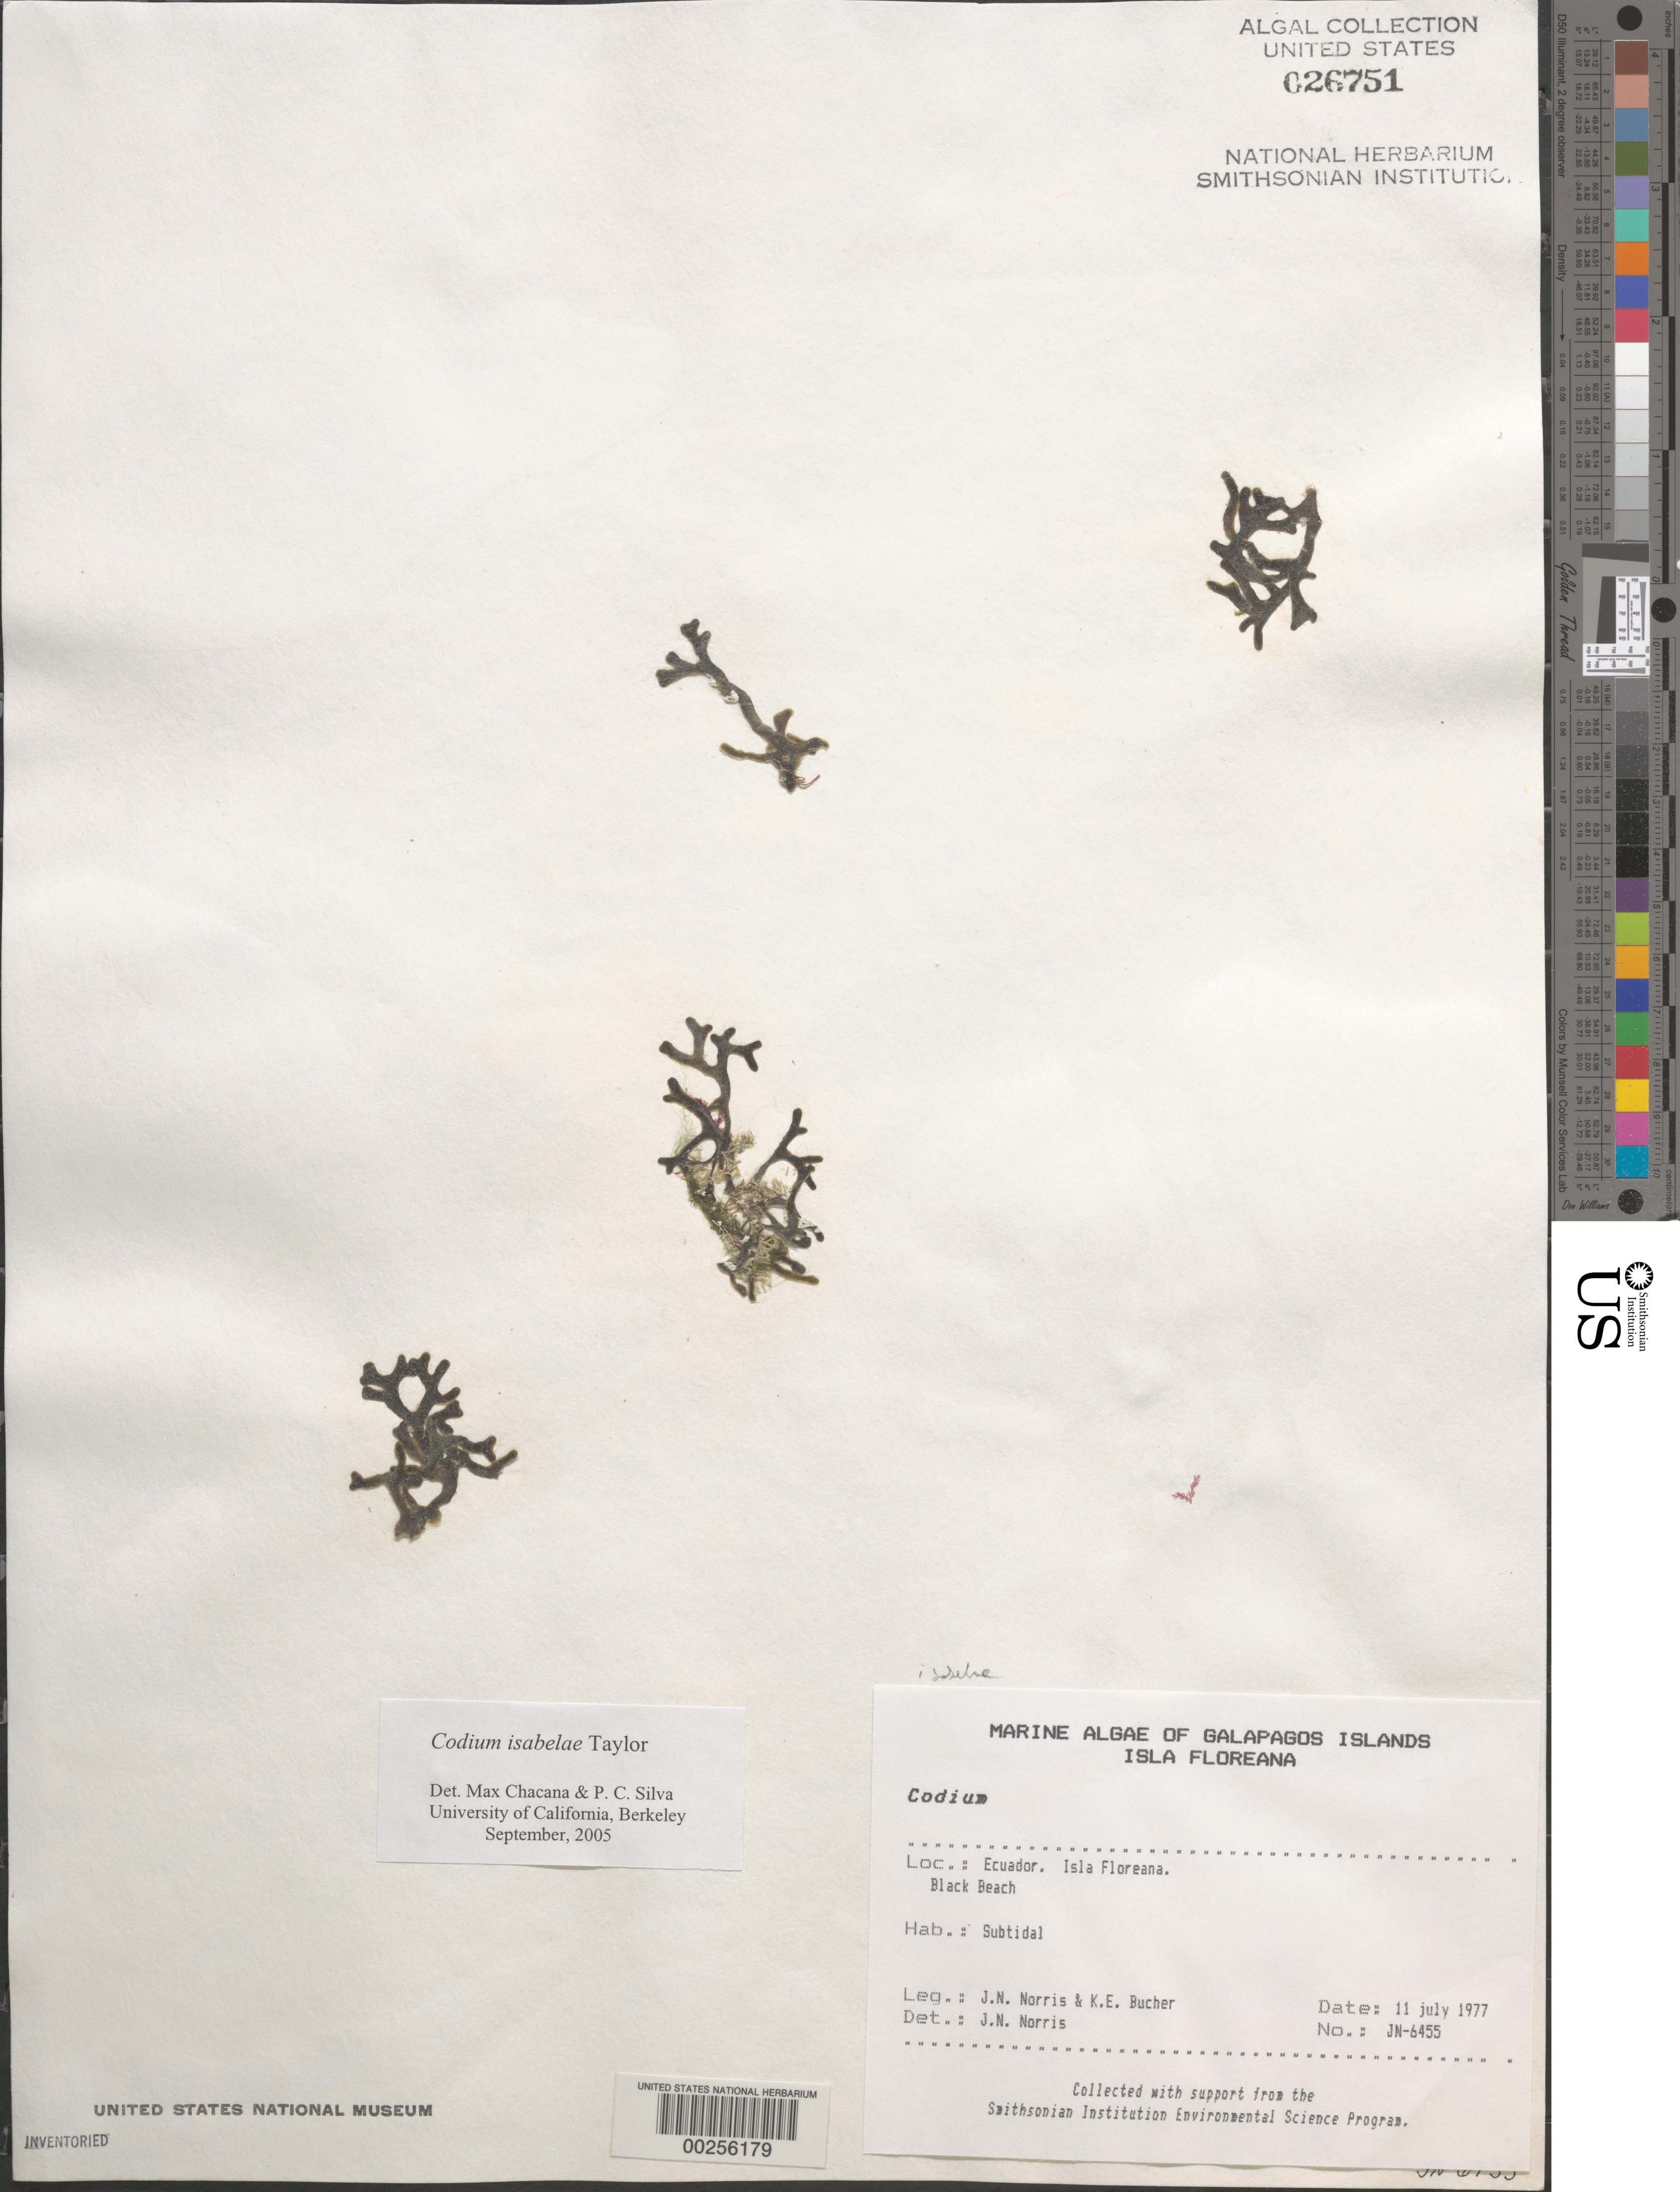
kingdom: Plantae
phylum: Chlorophyta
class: Ulvophyceae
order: Bryopsidales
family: Codiaceae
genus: Codium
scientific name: Codium isabelae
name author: W.R. Taylor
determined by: Chacana, M. E.; Silva, P. C.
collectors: J. N. Norris & K. E. Bucher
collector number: JN-6455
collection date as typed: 11 Jul 1977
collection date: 1977-07-11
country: Ecuador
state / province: Colón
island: Floreana [Charles, Santa Maria]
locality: Black Beach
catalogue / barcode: US 26751